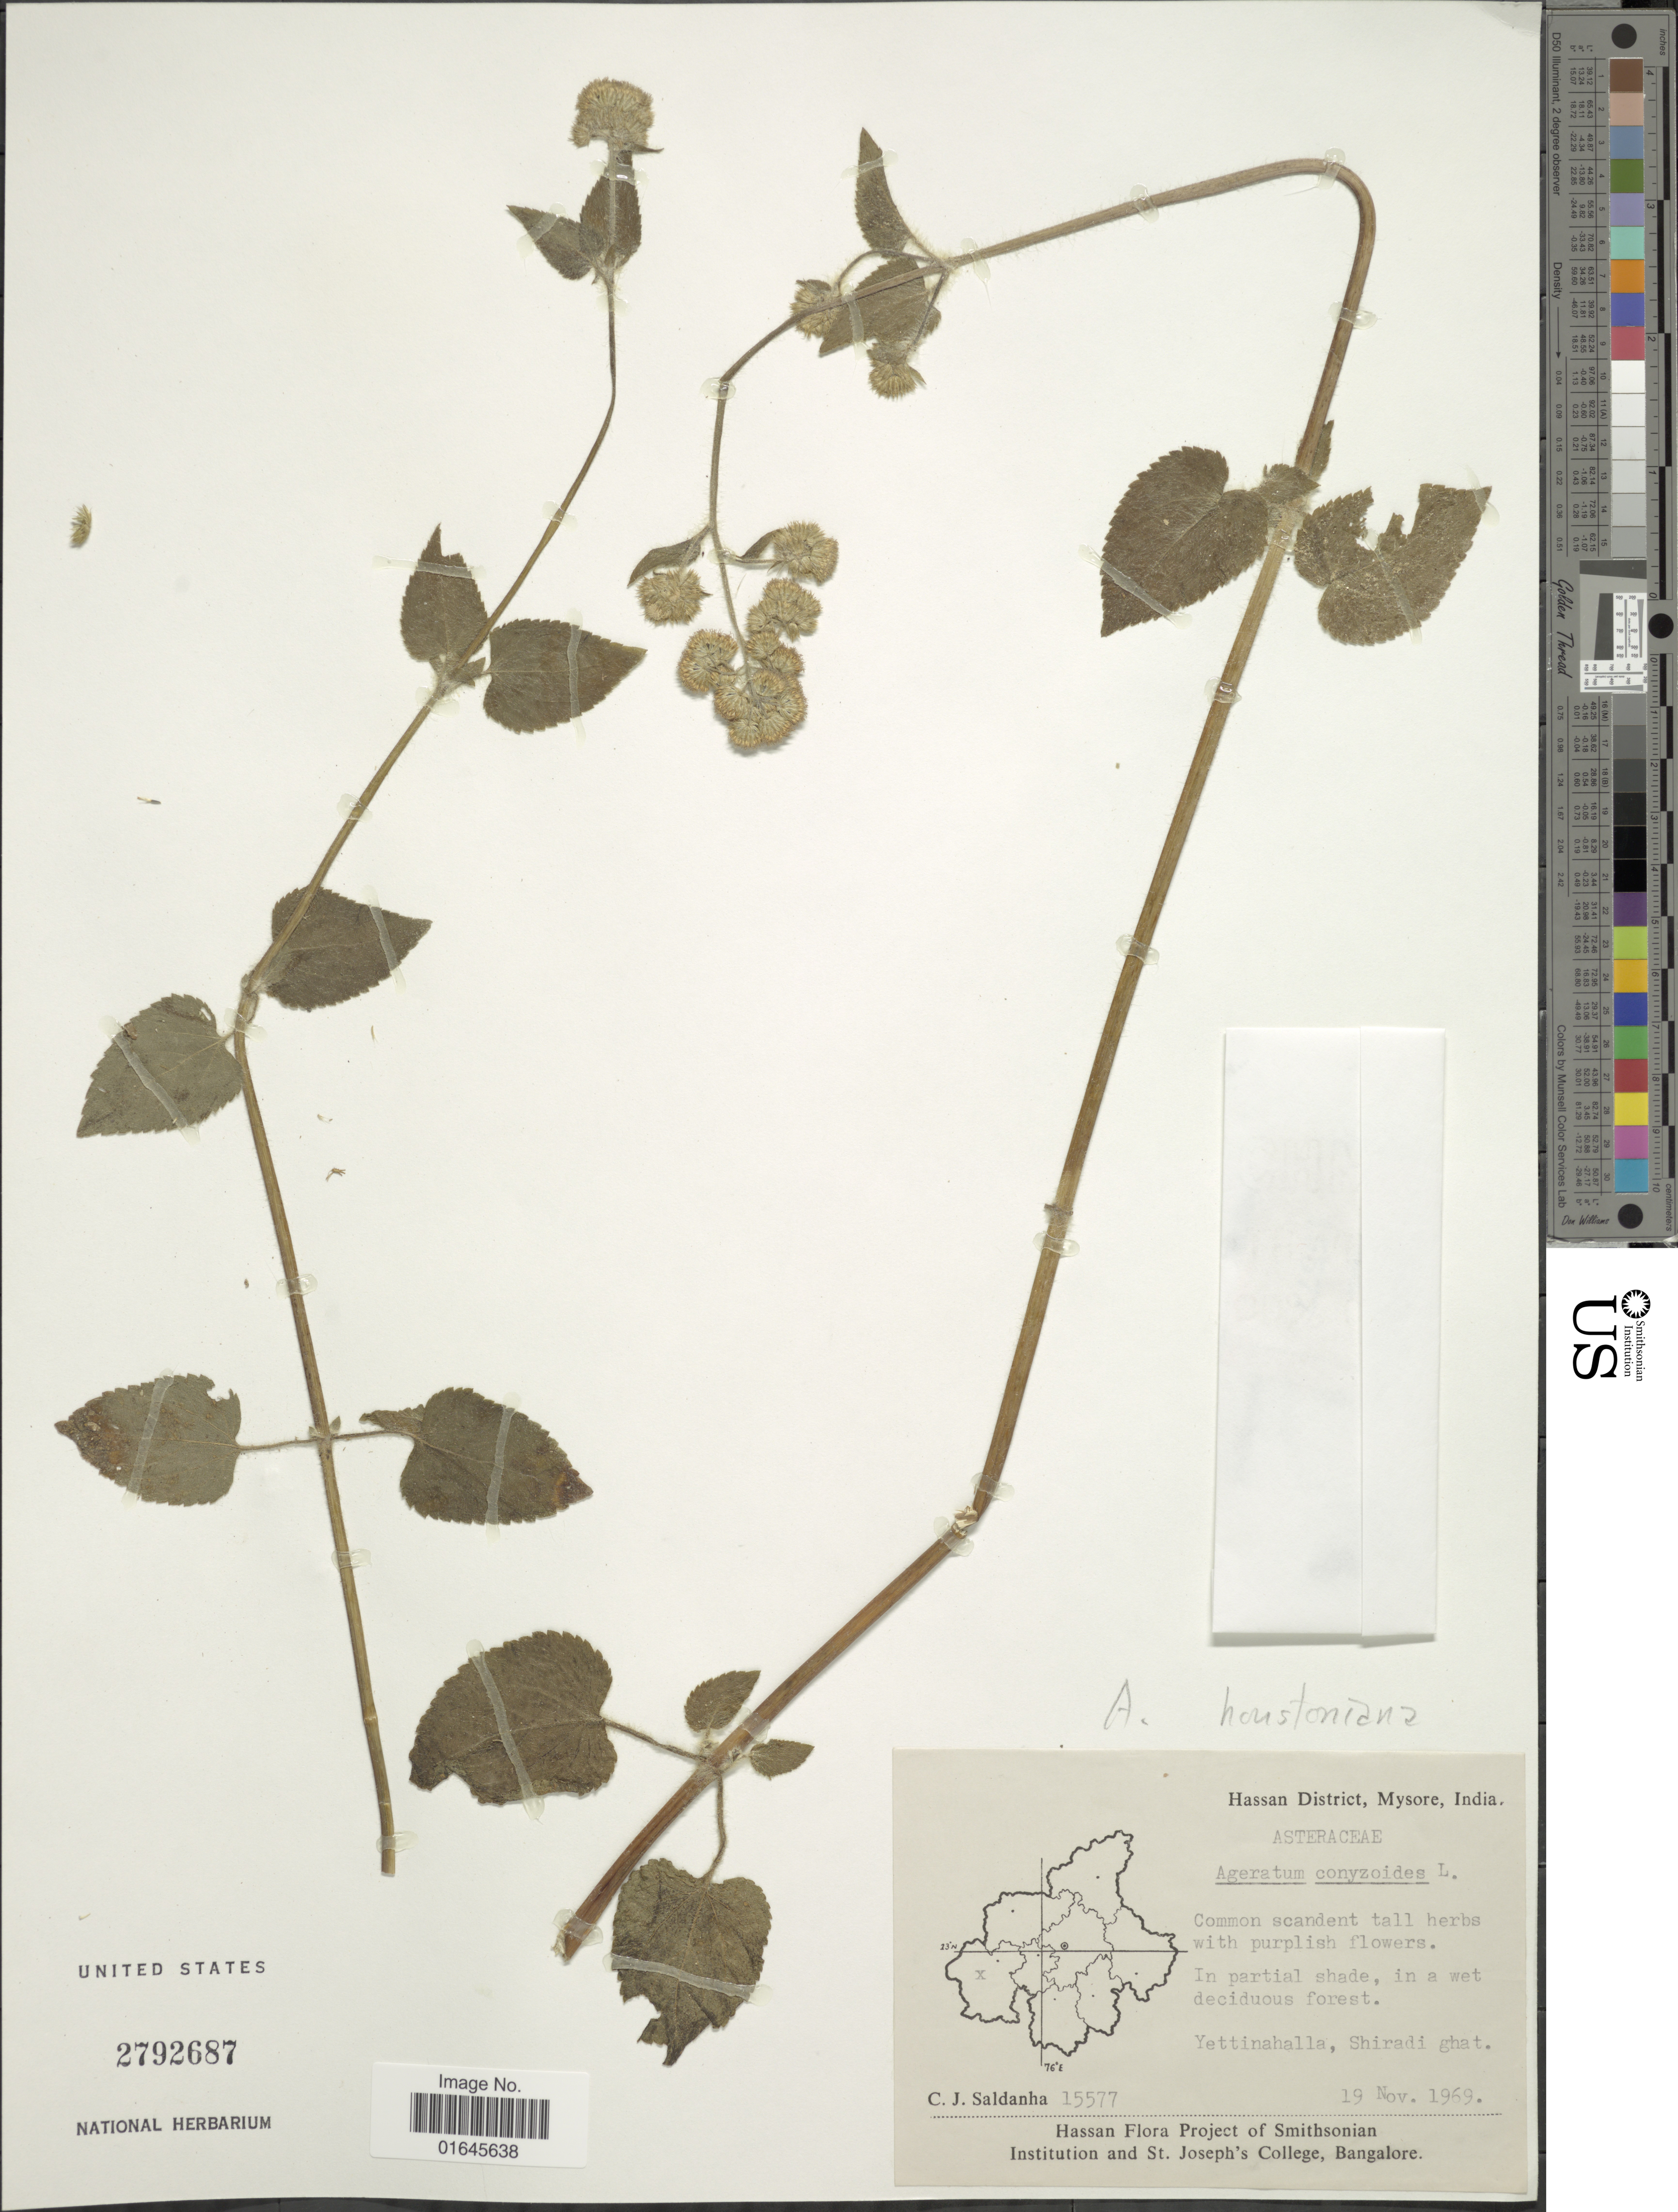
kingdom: Plantae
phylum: Tracheophyta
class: Magnoliopsida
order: Asterales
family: Asteraceae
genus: Ageratum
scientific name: Ageratum houstonianum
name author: Mill.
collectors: C. J. Saldanha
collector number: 15577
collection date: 1969-11-19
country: India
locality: Hassan District, Mysore, Yettinahalla, Shiradi ghat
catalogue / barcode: US 2792687